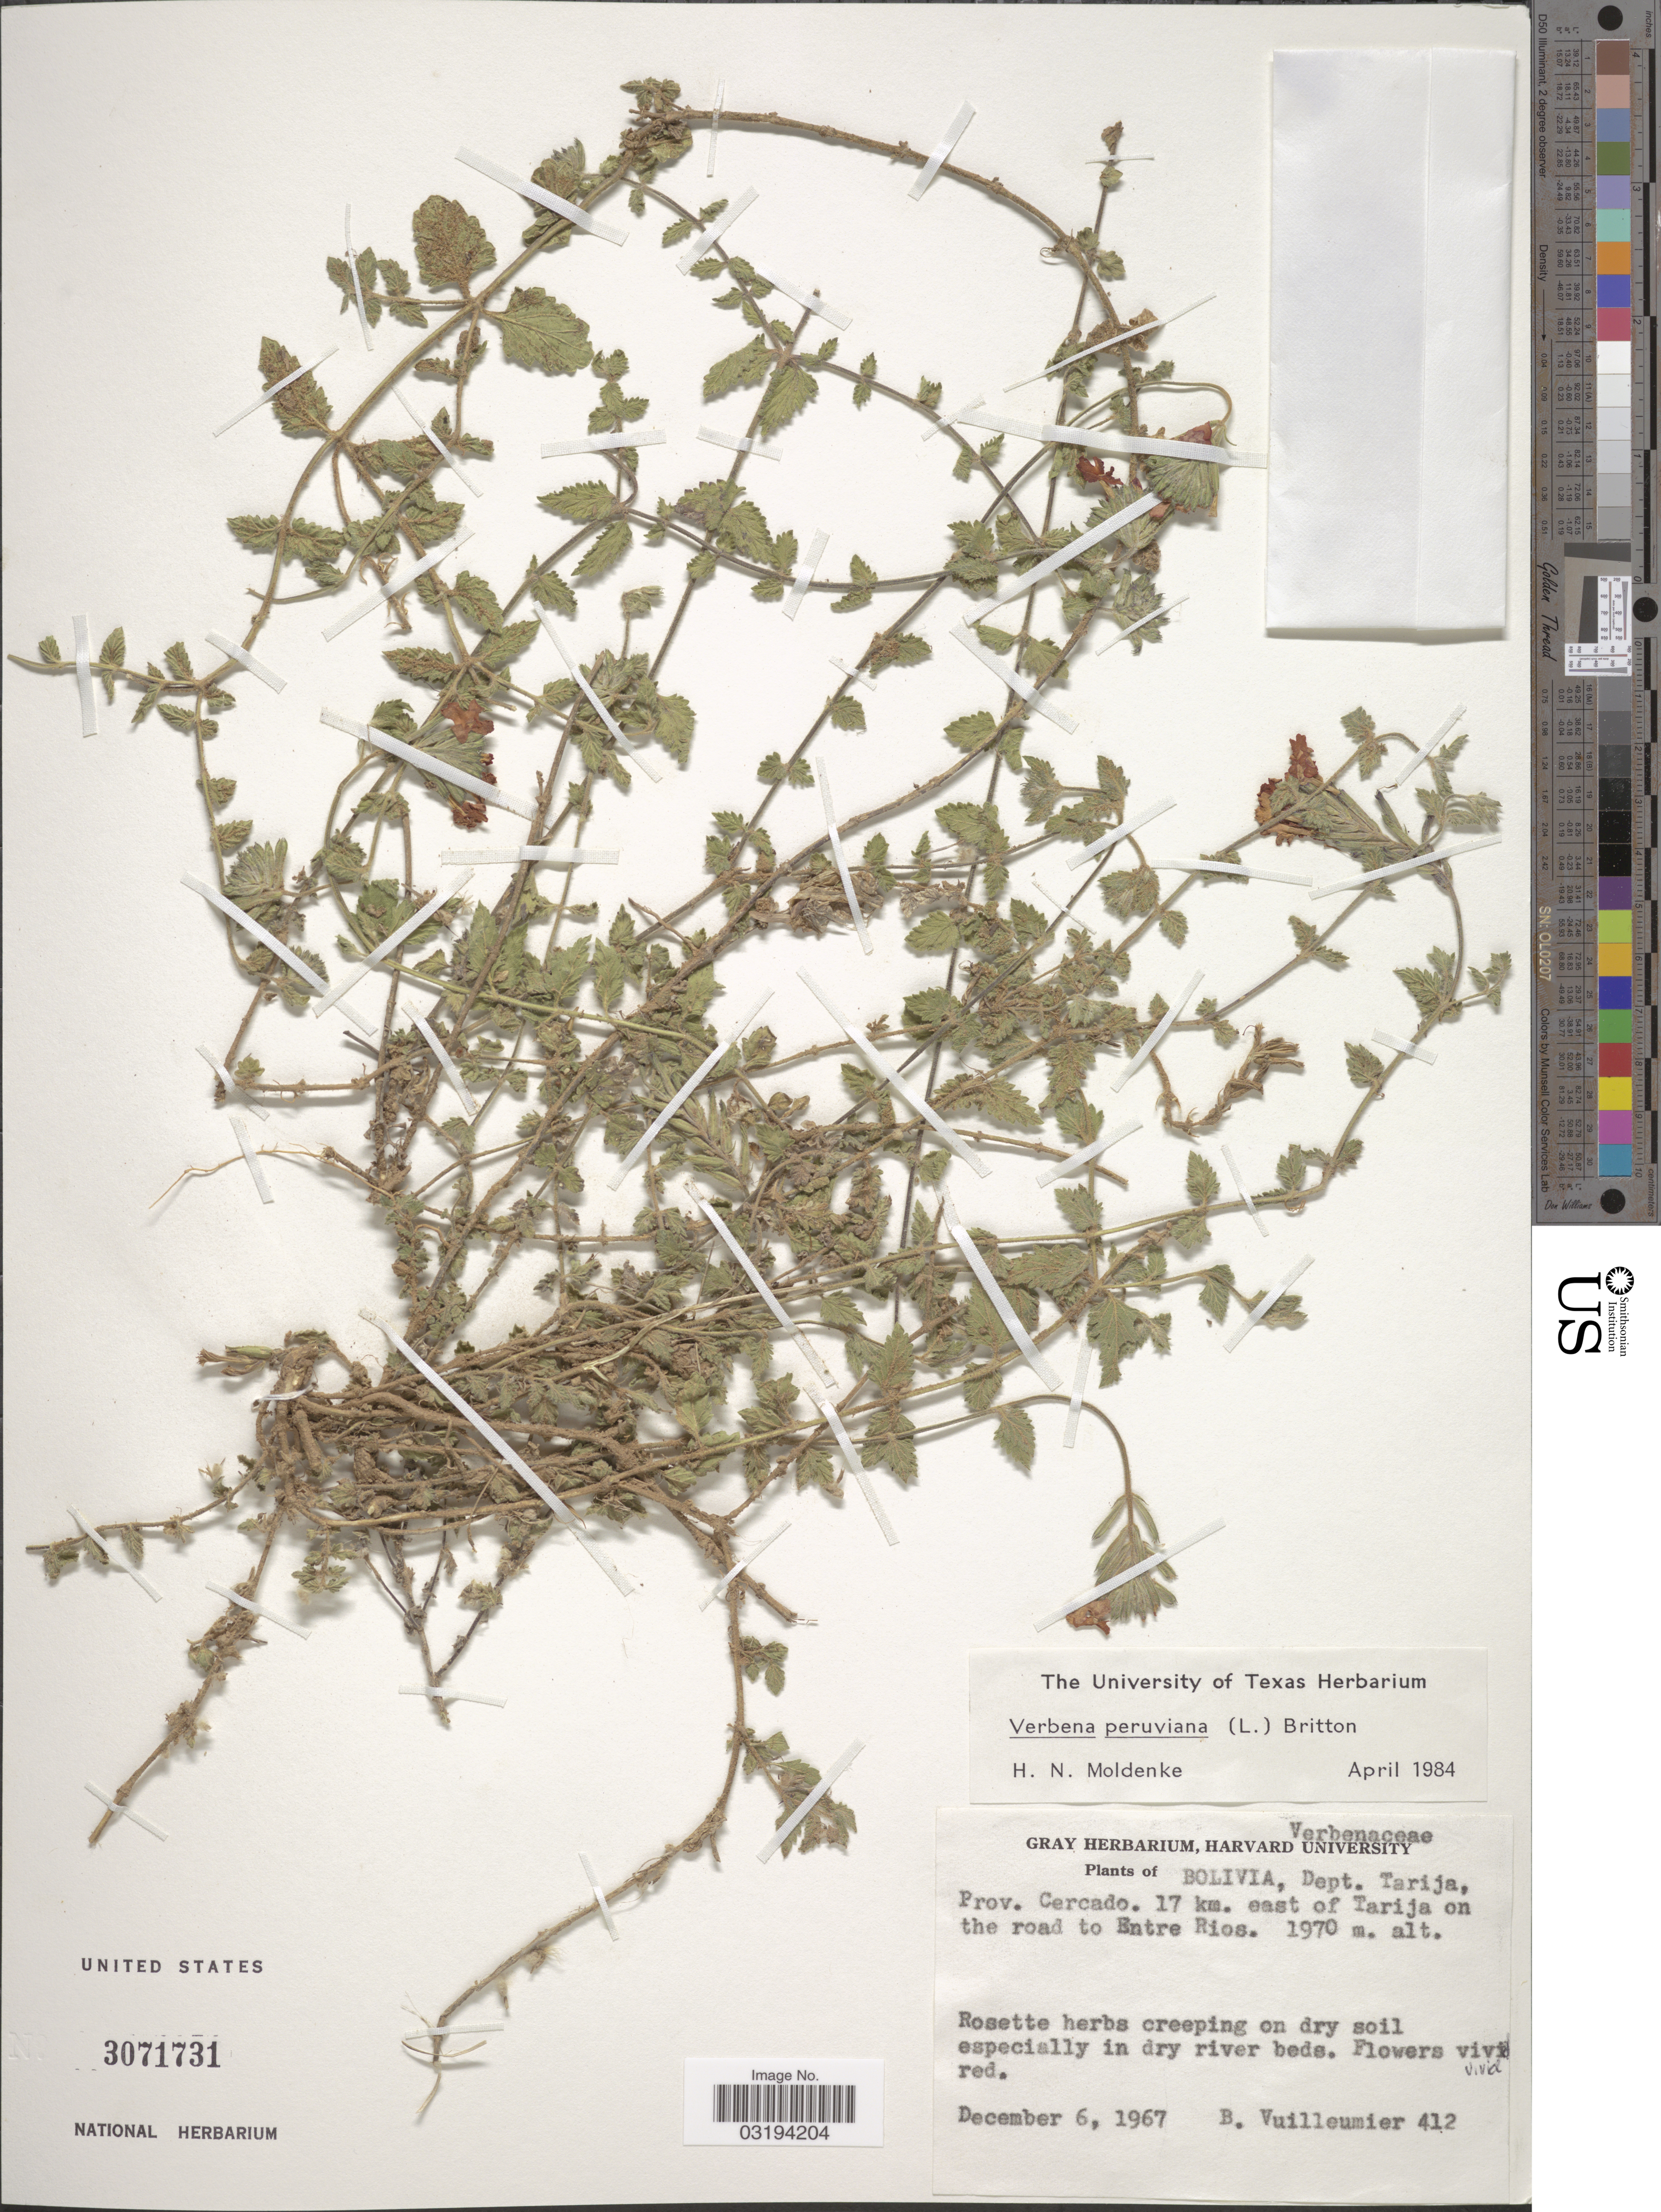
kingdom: Plantae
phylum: Tracheophyta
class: Magnoliopsida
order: Lamiales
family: Verbenaceae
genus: Verbena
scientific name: Verbena peruviana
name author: (L.) Britton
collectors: B. Vuilleumier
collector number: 412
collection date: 1967-12-06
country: Bolivia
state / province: Tarija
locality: Dept. Tarija. Prov. Cercado. 17 km. east of Tarija on the road to Entre Rios.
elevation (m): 1970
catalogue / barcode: US 3071731